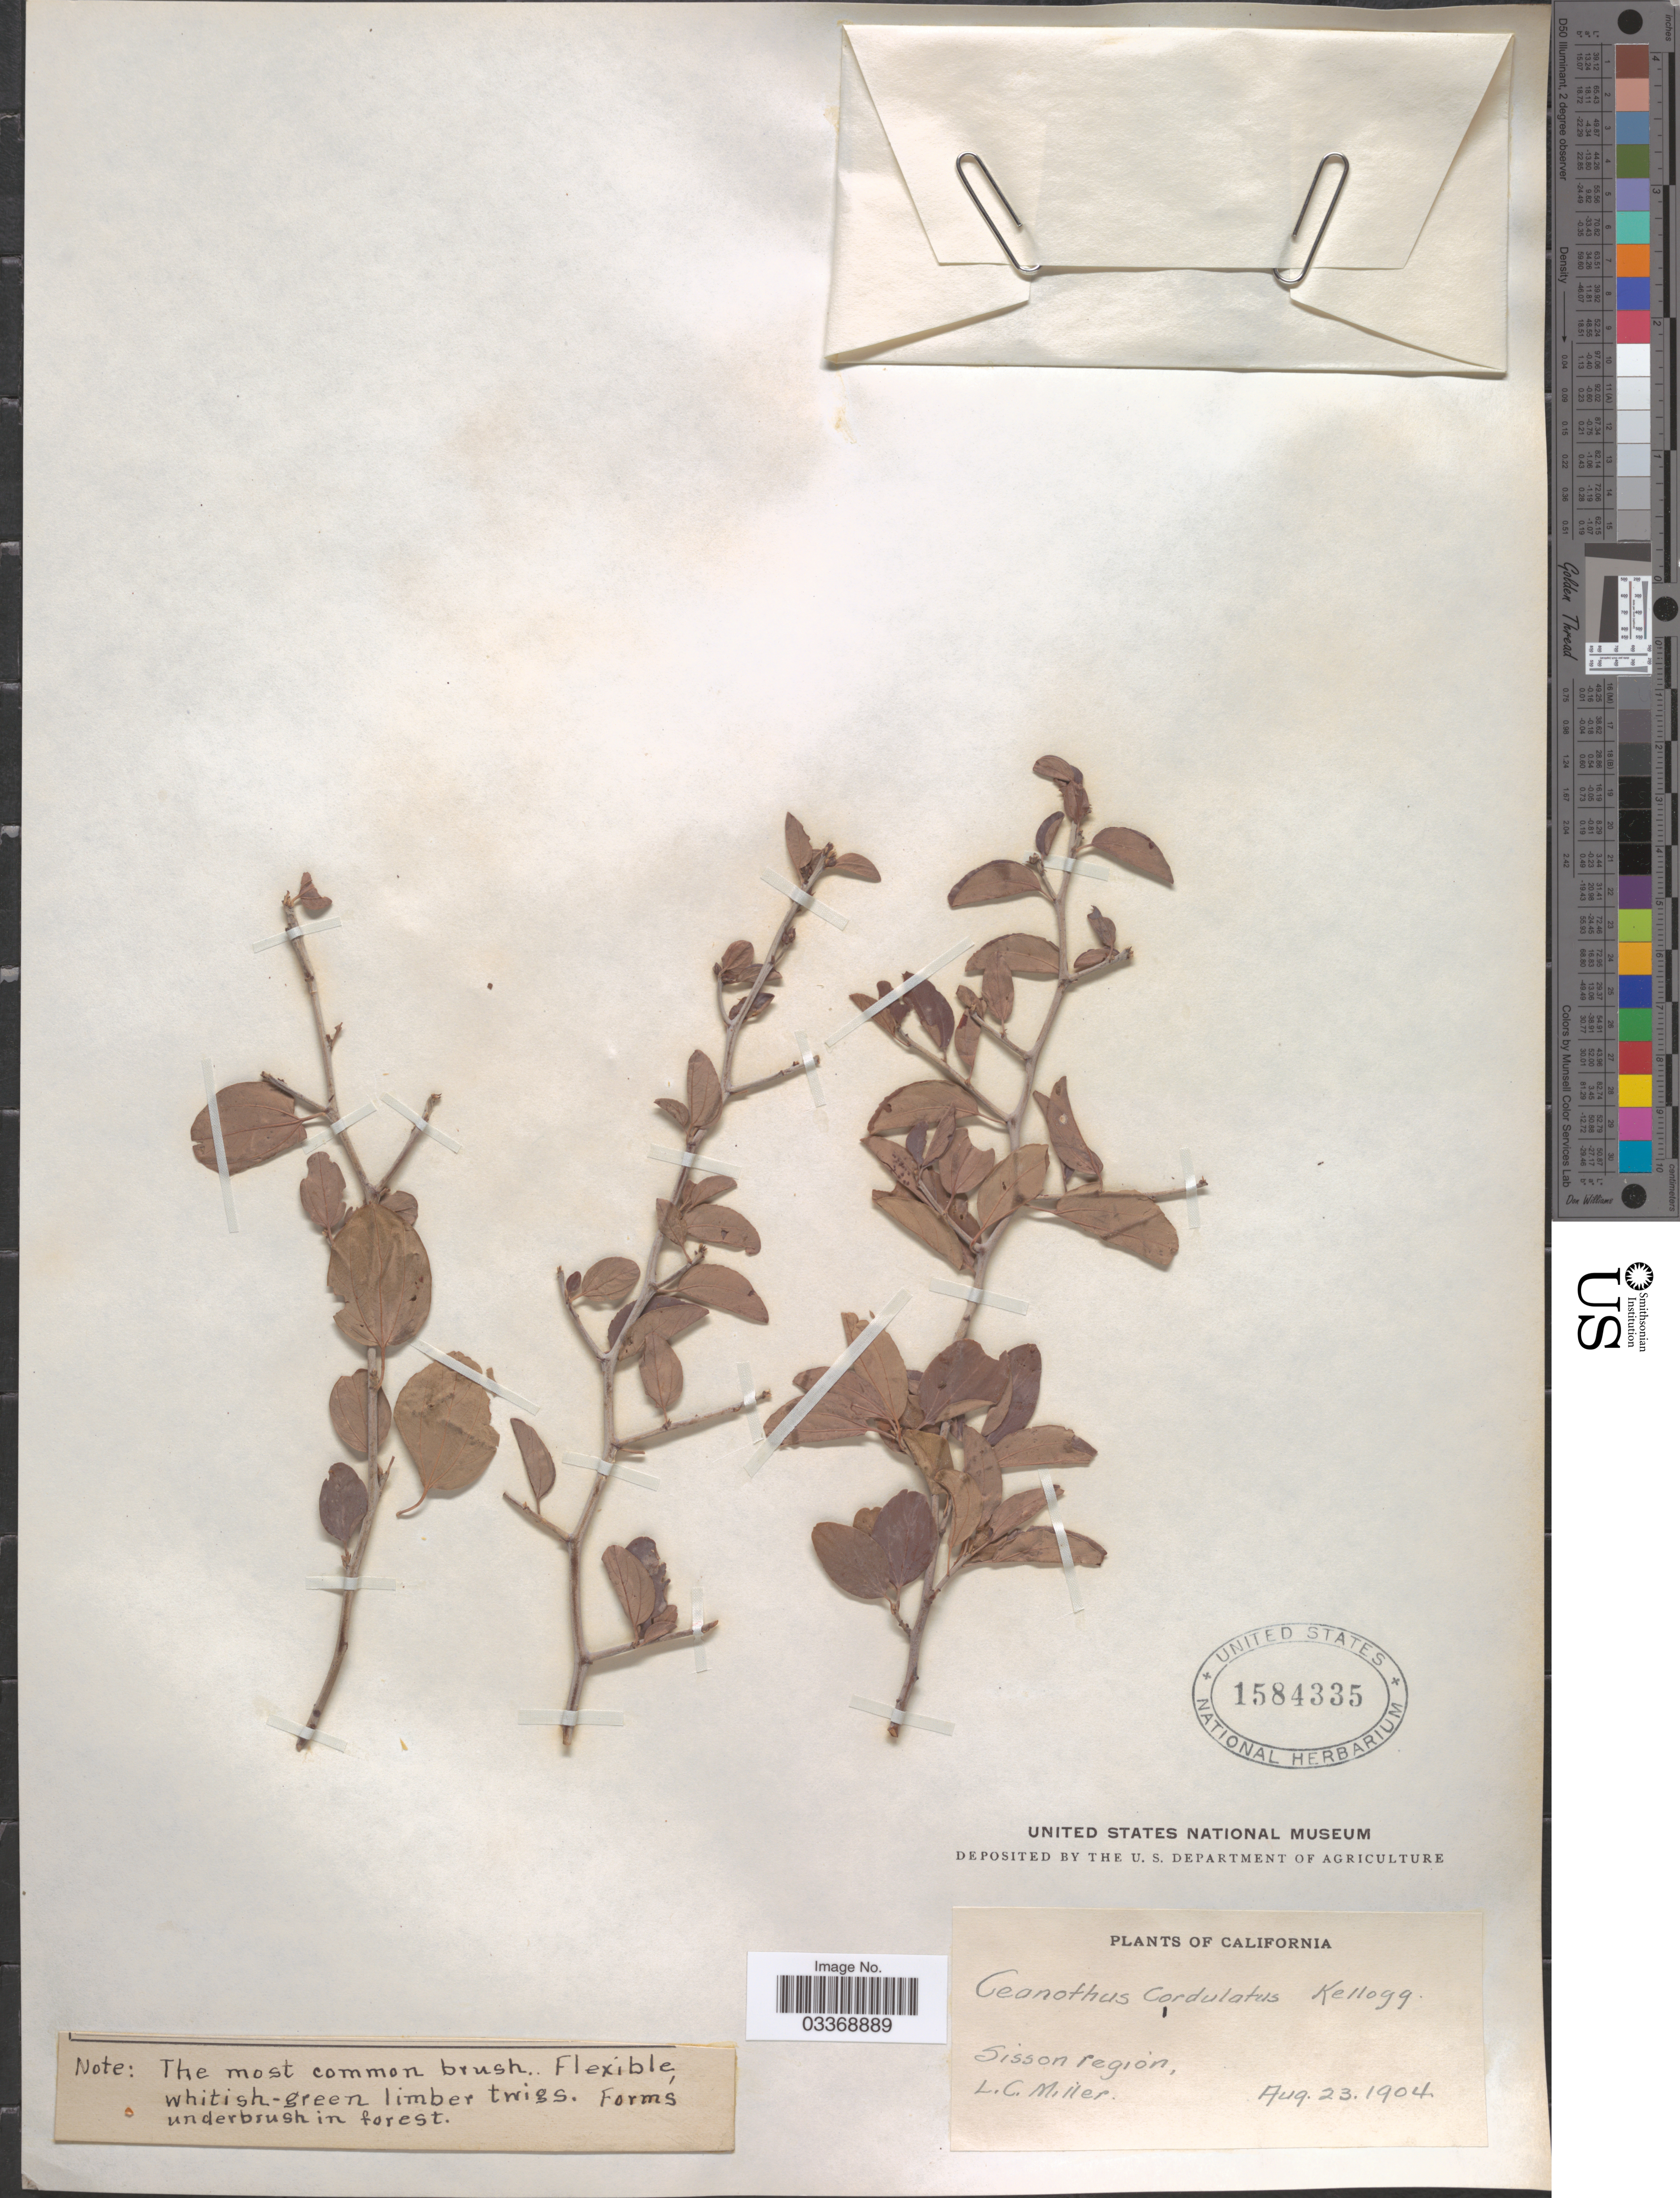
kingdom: Plantae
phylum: Tracheophyta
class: Magnoliopsida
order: Rosales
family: Rhamnaceae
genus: Ceanothus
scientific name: Ceanothus cordulatus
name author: Kellogg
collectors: L. Miller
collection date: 1904-08-23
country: United States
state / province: California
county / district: Siskiyou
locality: Sisson region.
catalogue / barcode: US 1584335